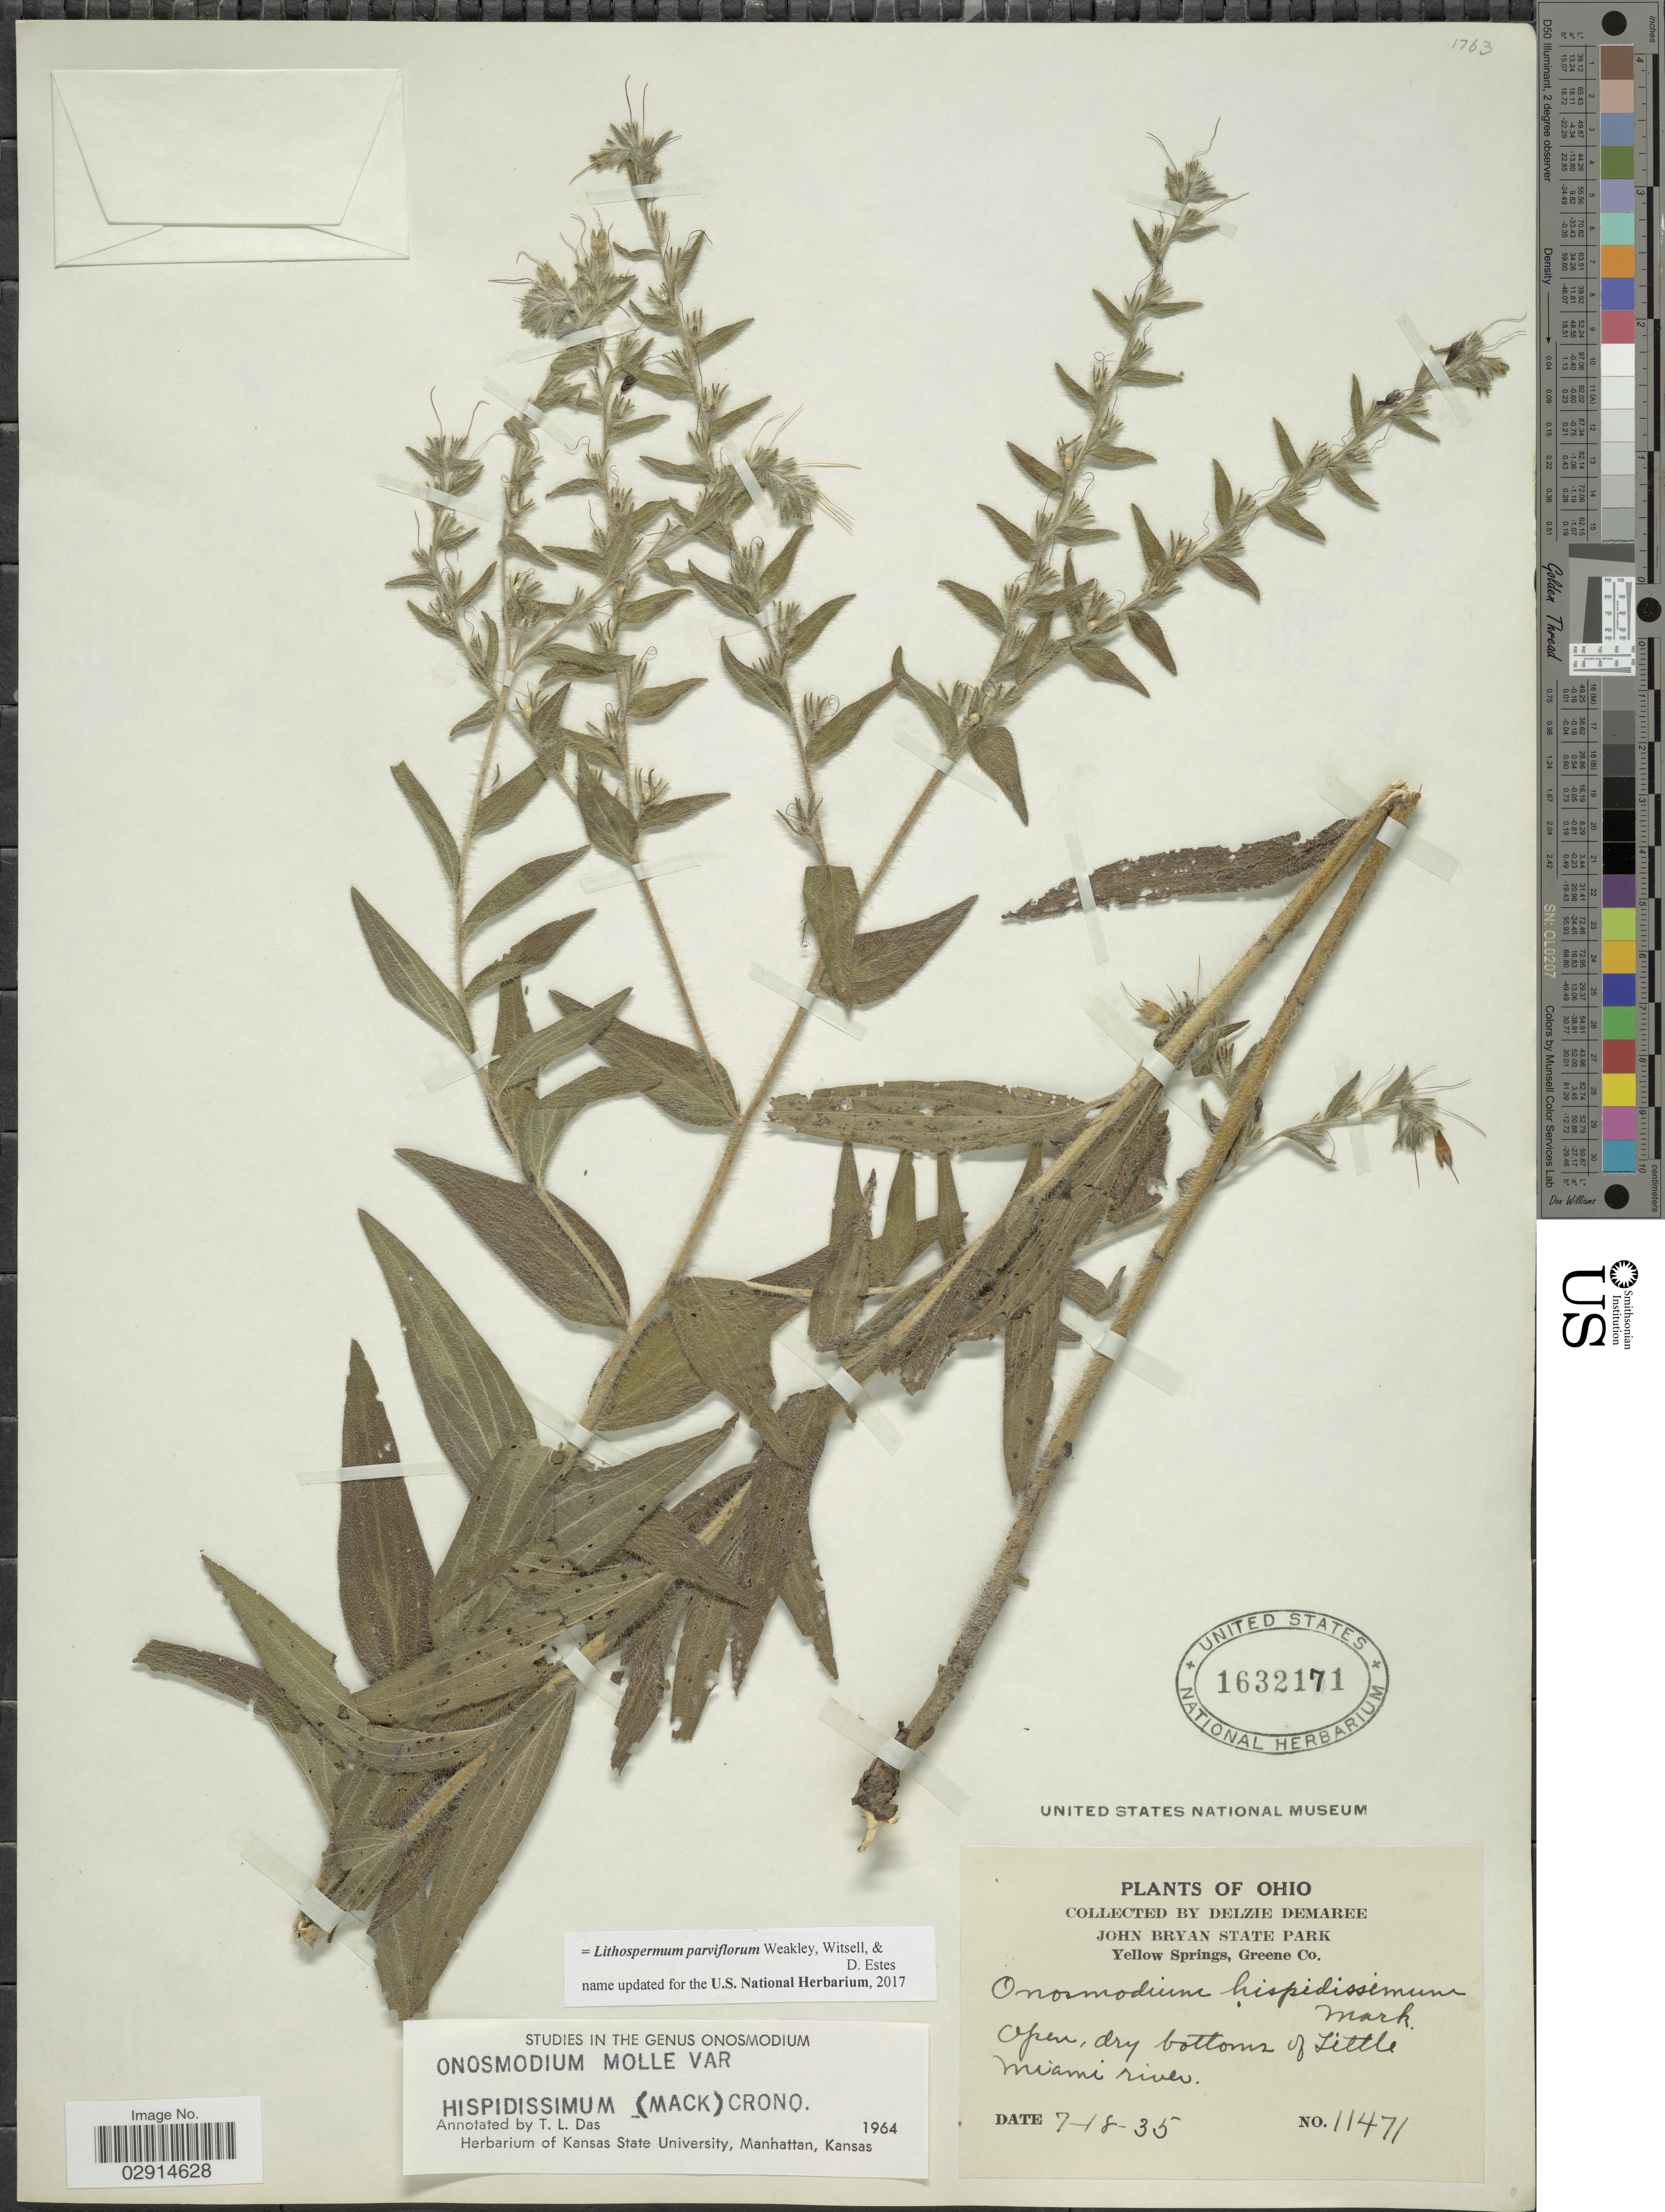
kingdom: Plantae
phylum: Tracheophyta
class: Magnoliopsida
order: Boraginales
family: Boraginaceae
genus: Lithospermum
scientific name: Lithospermum parviflorum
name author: Weakley et al.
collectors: D. Demaree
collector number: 11471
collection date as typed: Transcribed d/m/y: 18/7/35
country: United States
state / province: Ohio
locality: John Bryan State Park. Yellow Springs, Greene Co. Dry bottoms of Little Miami river.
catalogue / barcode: US 1632171